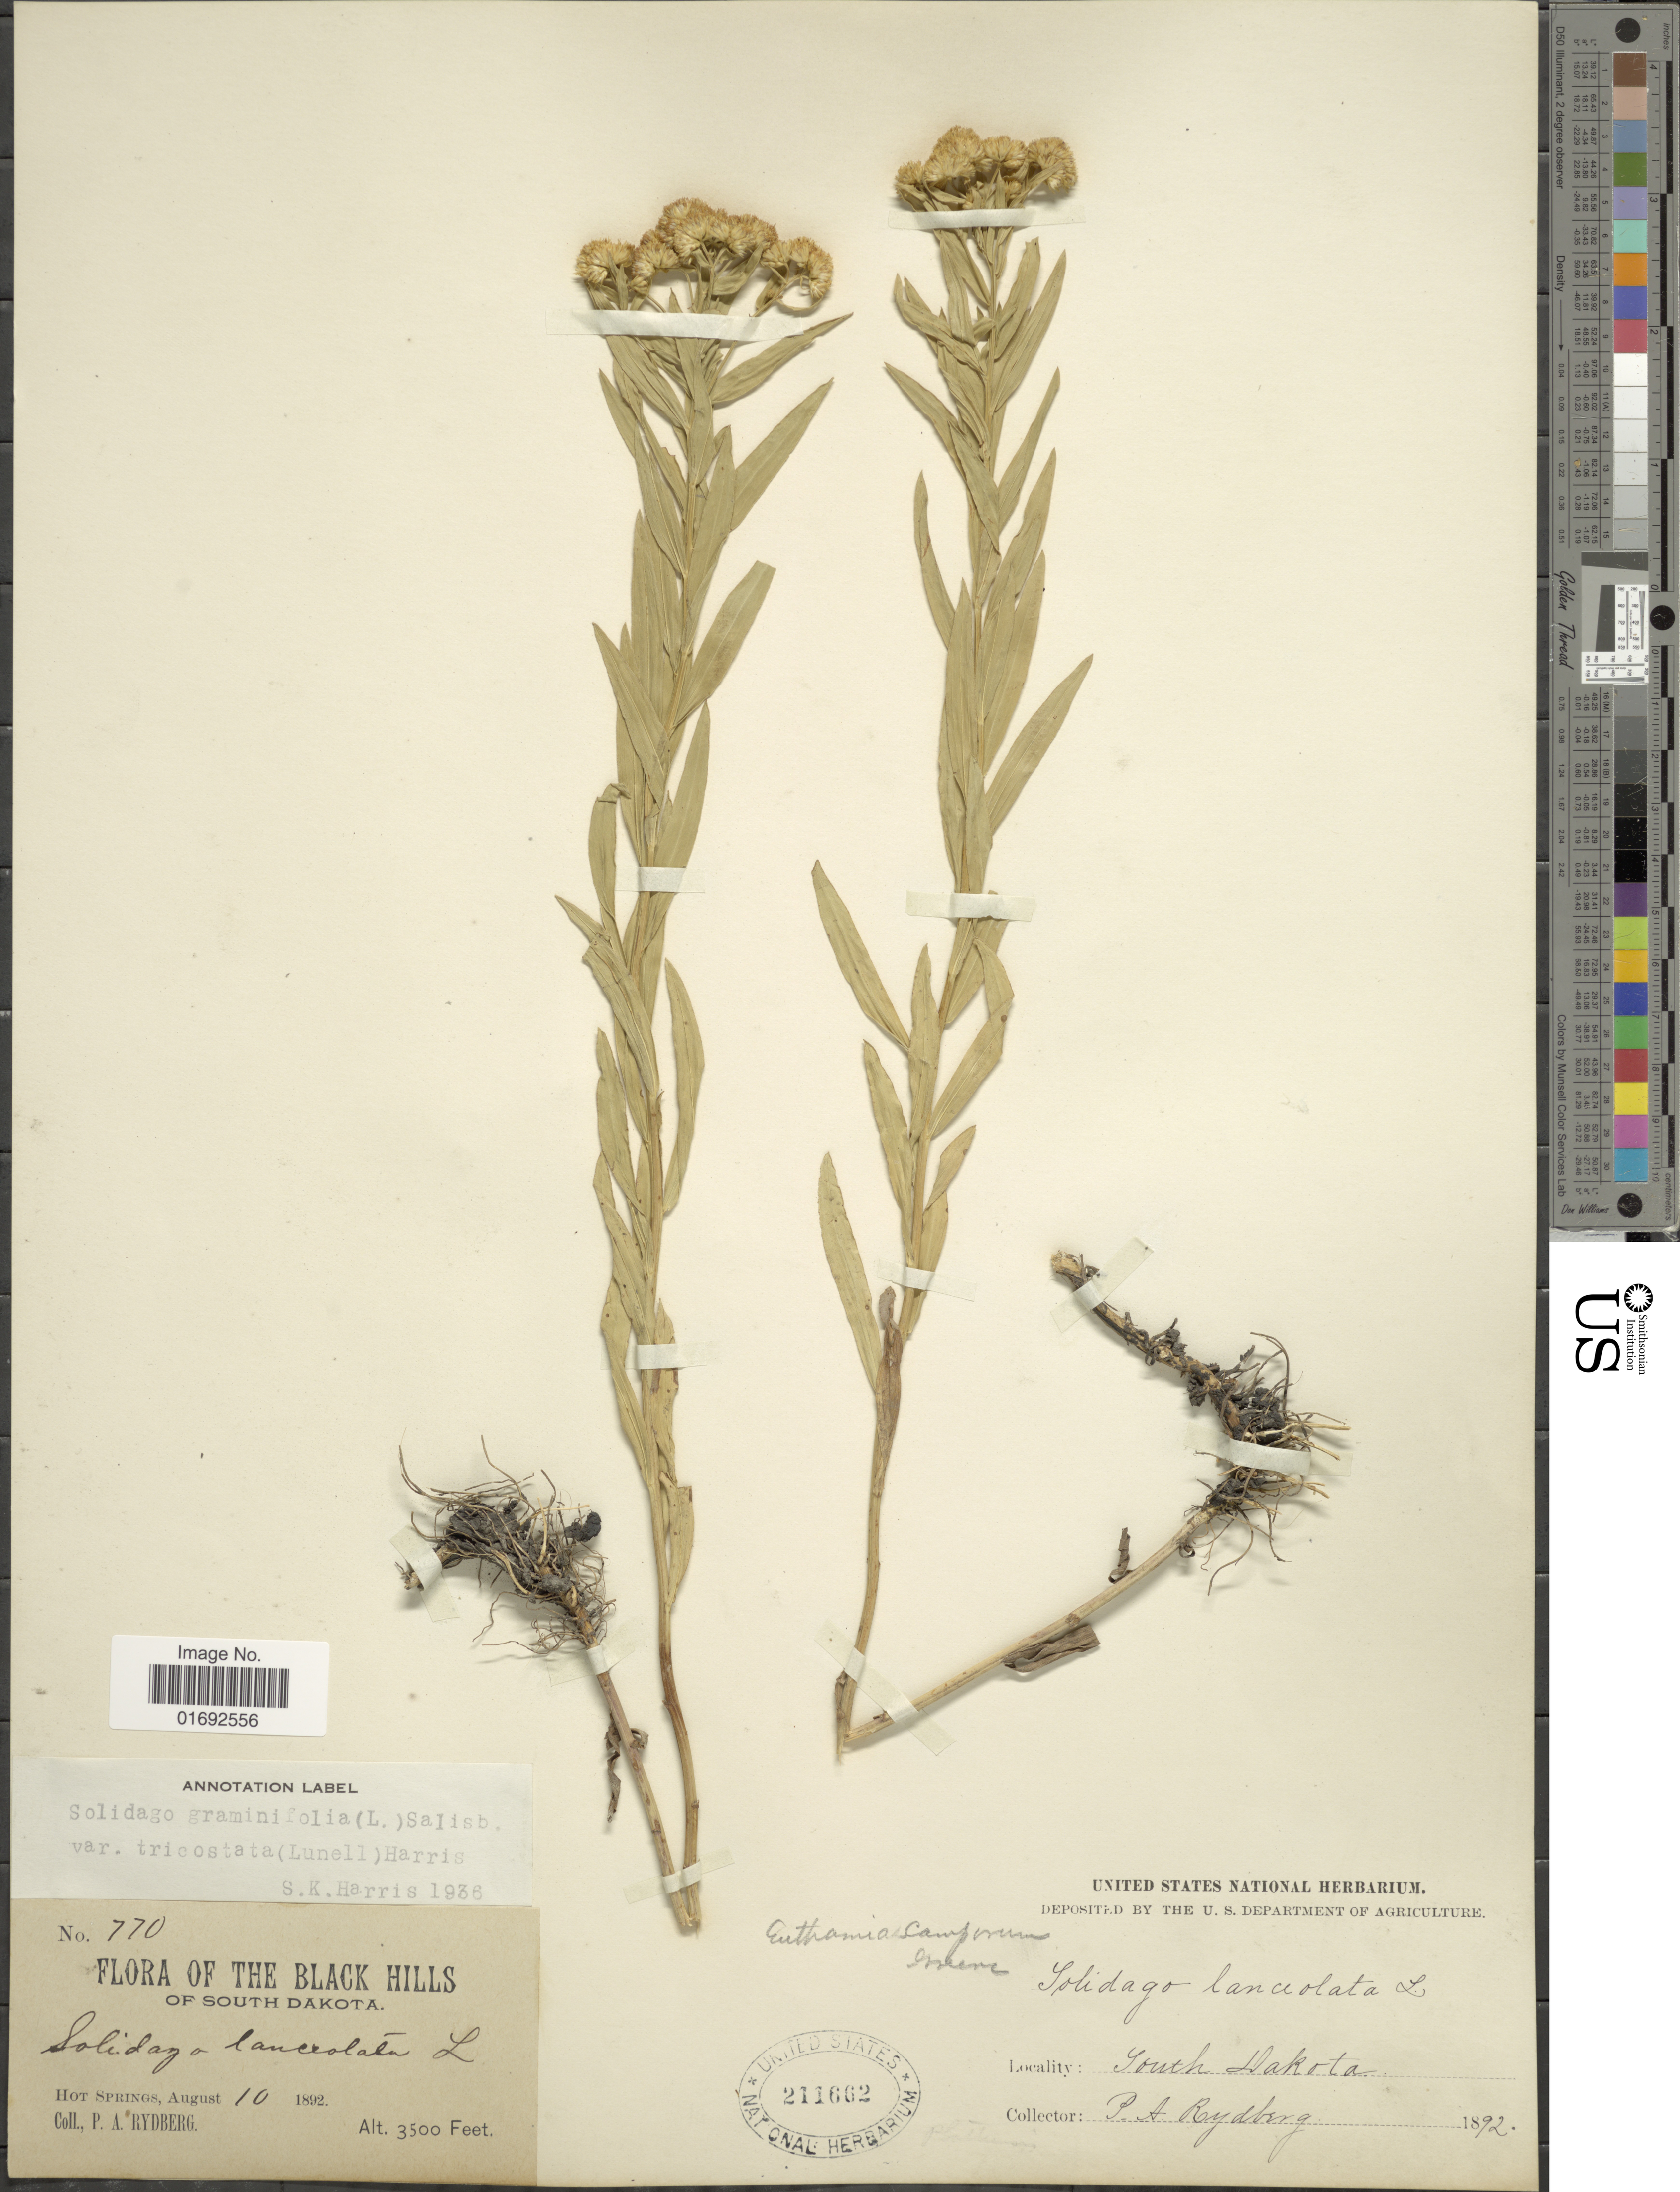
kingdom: Plantae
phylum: Tracheophyta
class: Magnoliopsida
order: Asterales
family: Asteraceae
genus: Euthamia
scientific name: Euthamia graminifolia var. major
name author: (Michx.) Moldenke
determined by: Urbatsch, Lowell E., Curator (LSU), Louisiana State University (UNITED STATES)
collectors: P. A. Rydberg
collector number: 770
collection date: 1892-08-10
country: United States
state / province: South Dakota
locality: Black Hills, Hot Springs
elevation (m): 1067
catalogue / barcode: US 211662